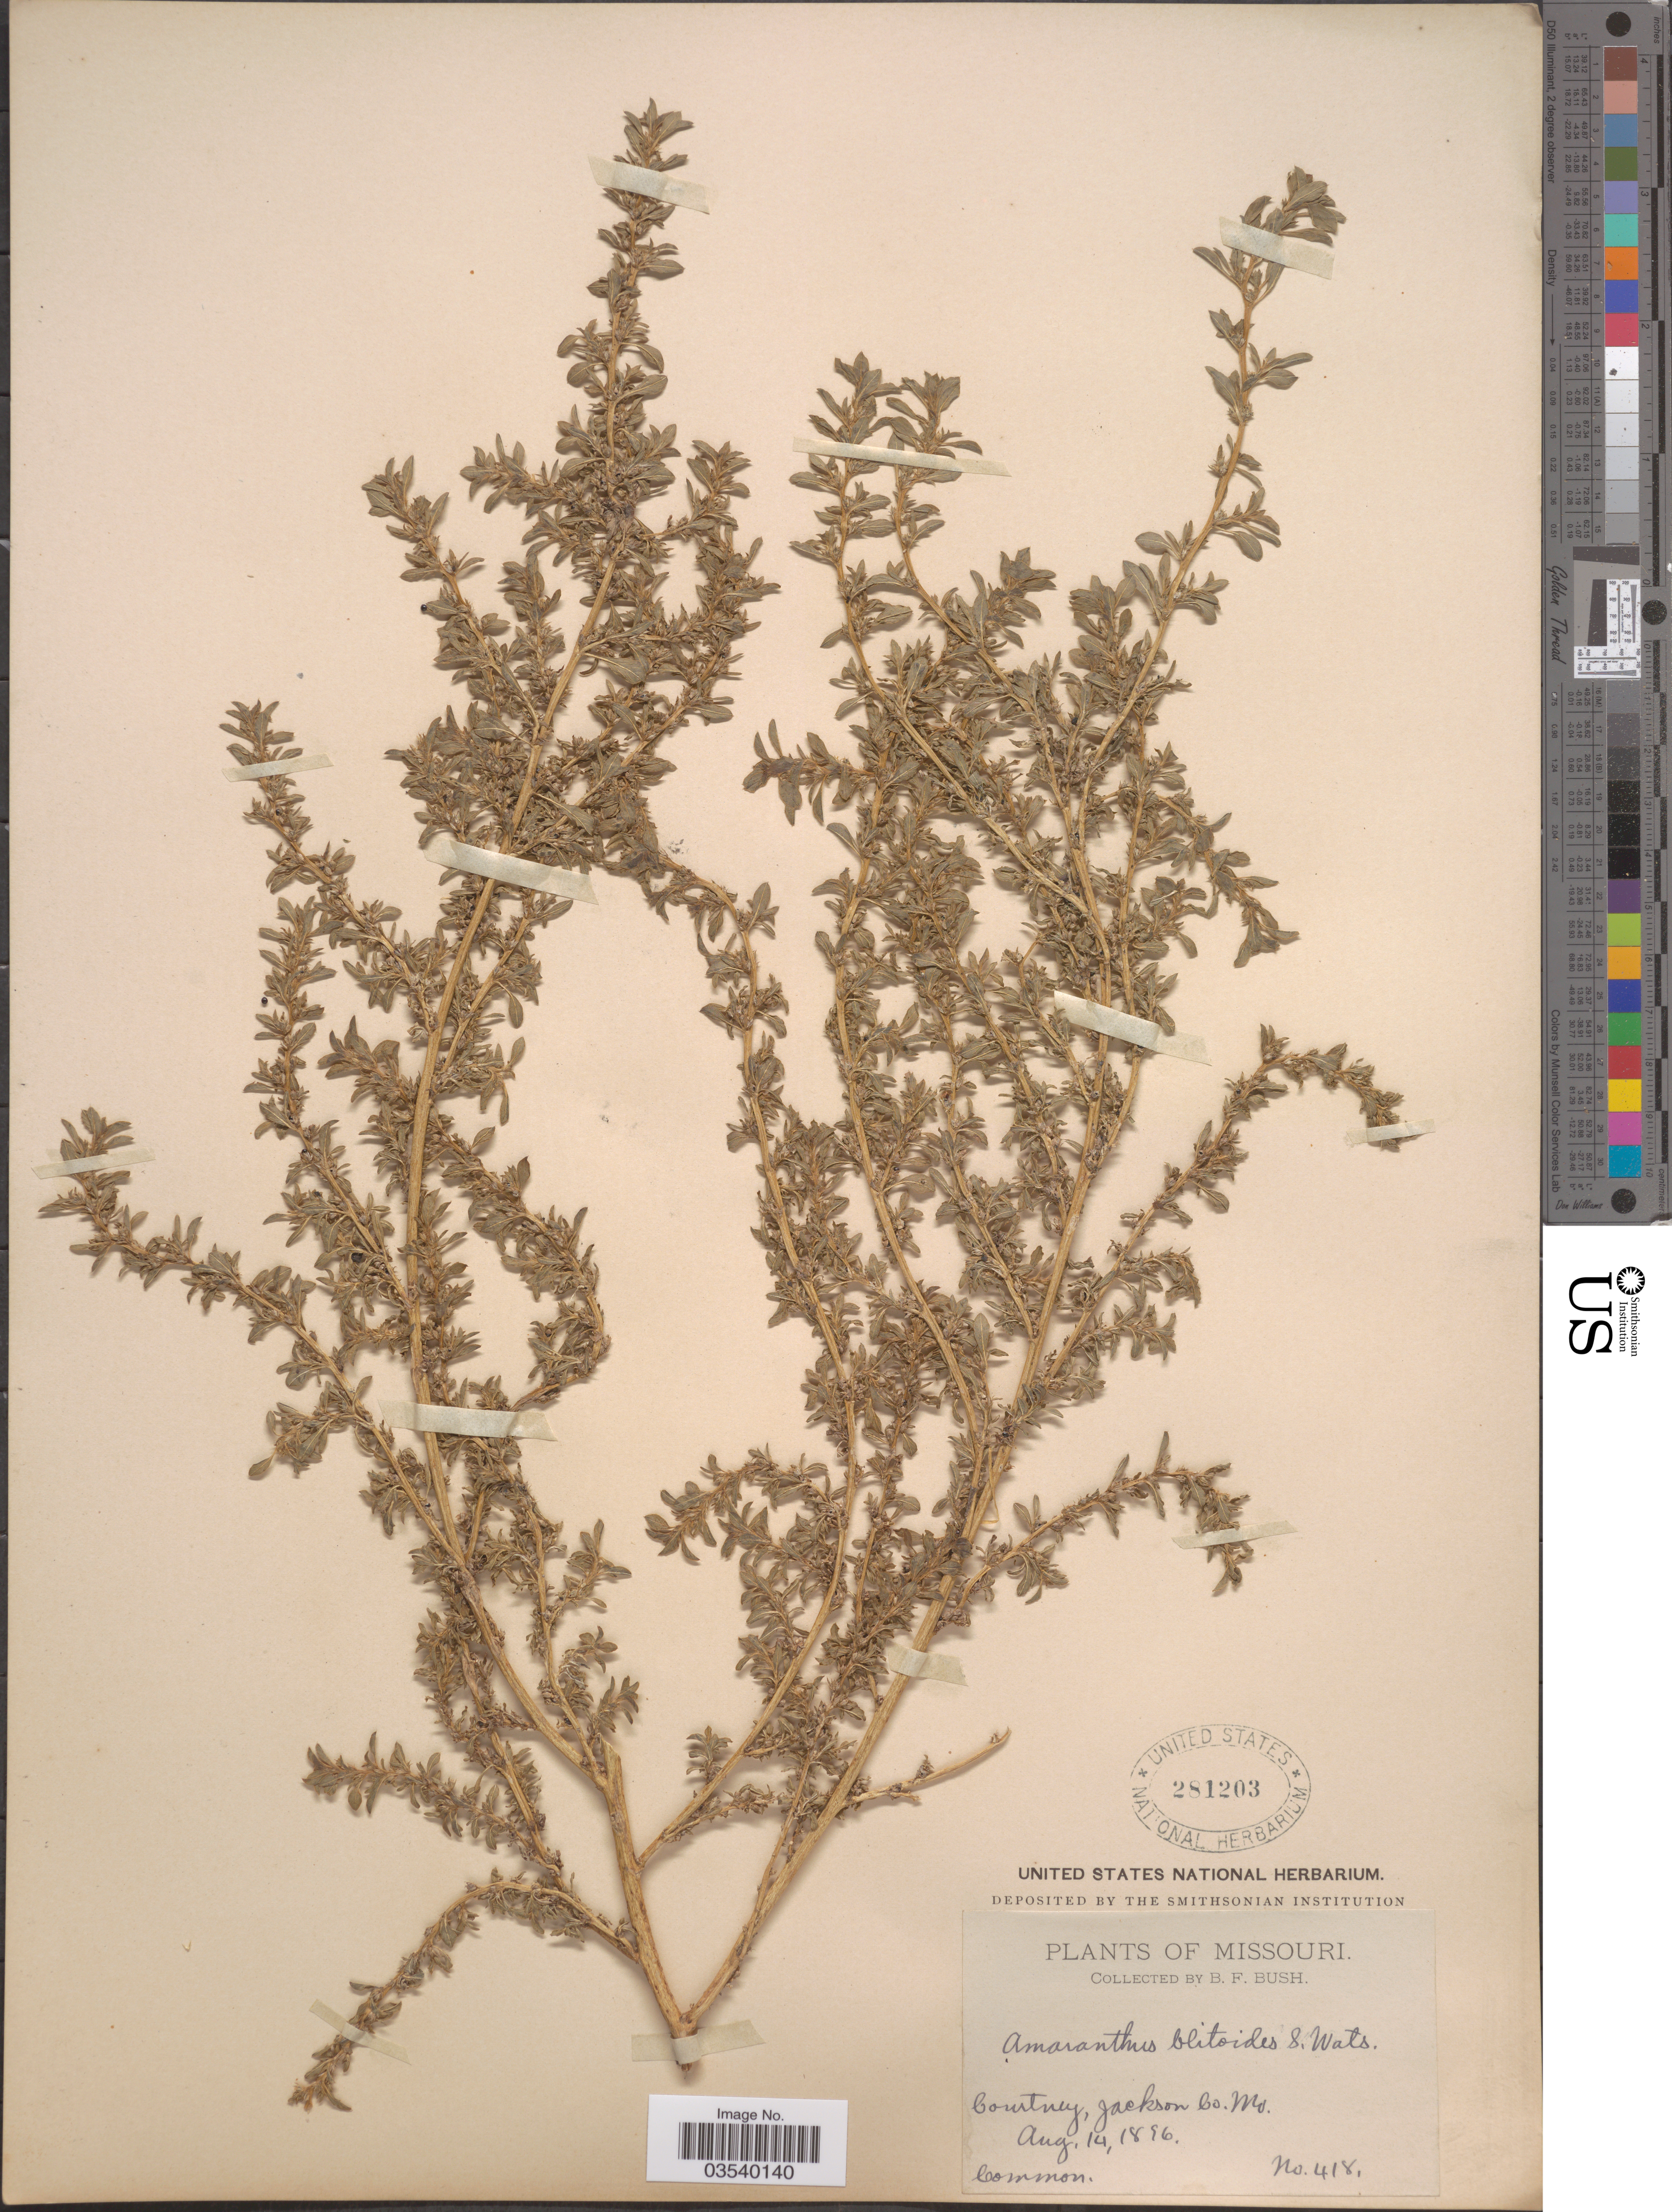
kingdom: Plantae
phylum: Tracheophyta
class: Magnoliopsida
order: Caryophyllales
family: Amaranthaceae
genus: Amaranthus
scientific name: Amaranthus blitoides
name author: S. Watson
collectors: B. F. Bush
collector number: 418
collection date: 1896-08-14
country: United States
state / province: Missouri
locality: Courtney, Jackson Co.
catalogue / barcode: US 281203